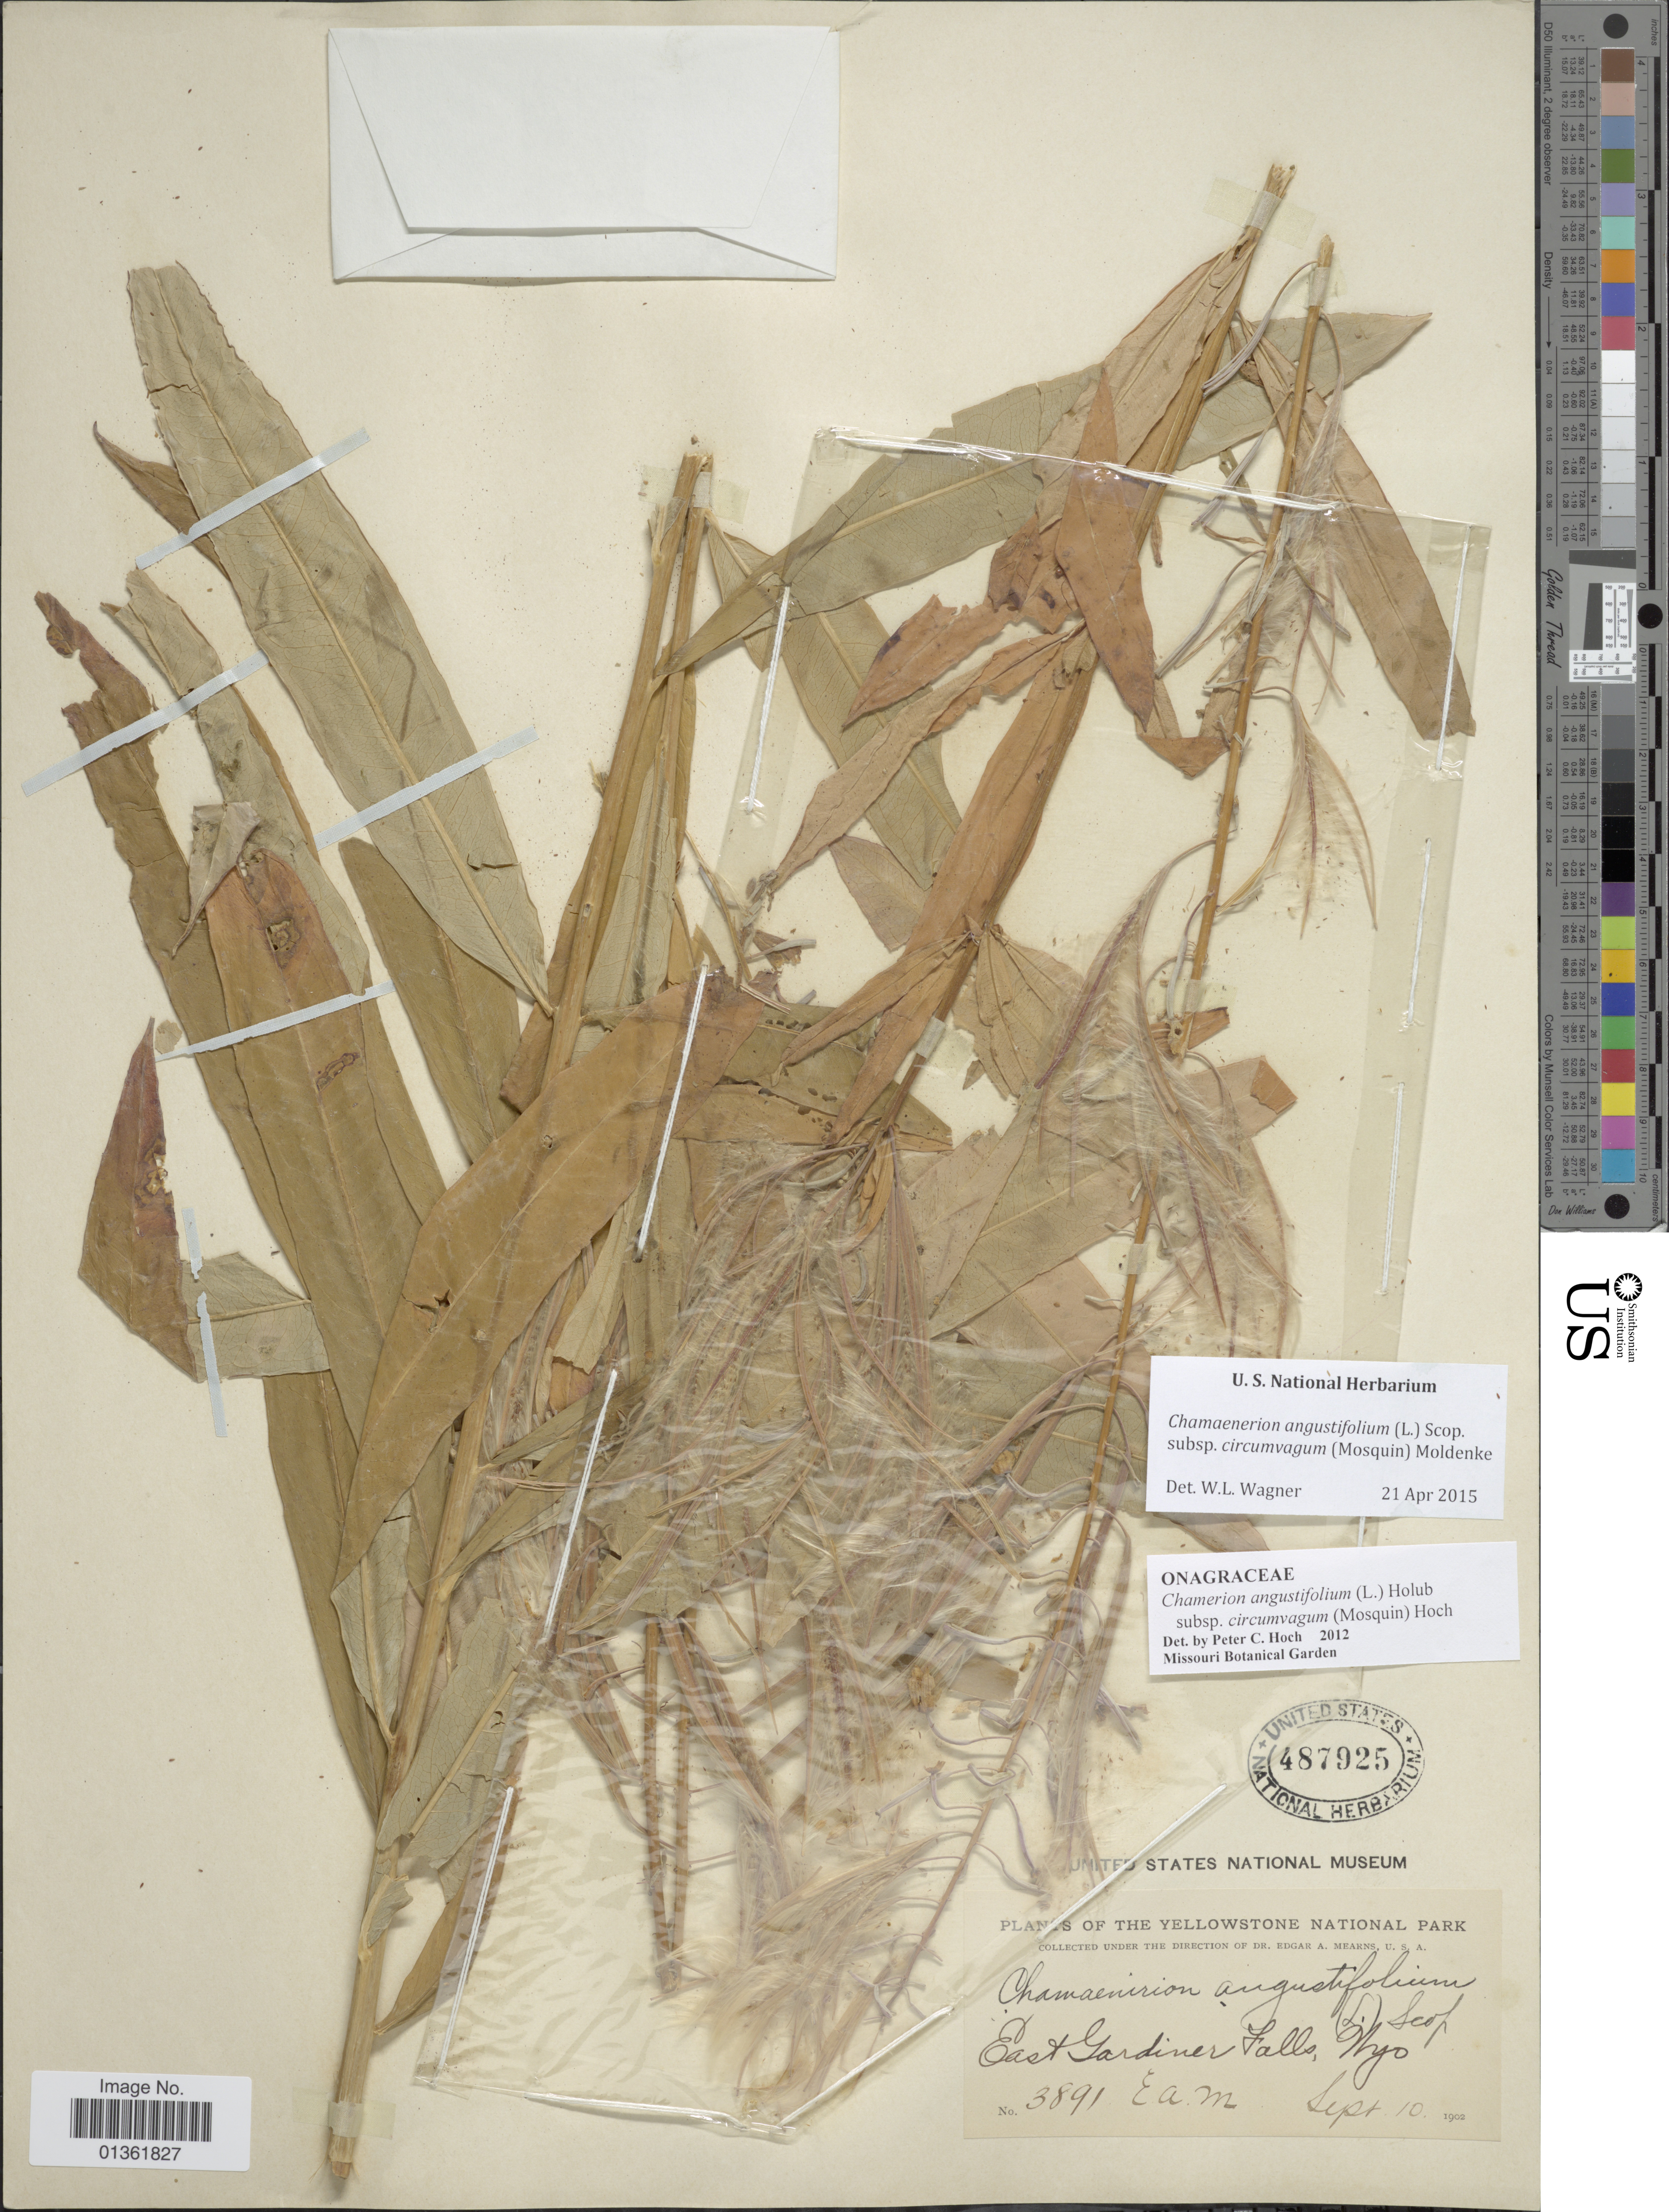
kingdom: Plantae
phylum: Tracheophyta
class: Magnoliopsida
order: Myrtales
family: Onagraceae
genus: Chamaenerion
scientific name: Chamaenerion angustifolium subsp. circumvagum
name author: (Mosquin) Moldenke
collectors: E. A. Mearns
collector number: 3891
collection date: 1902-09-10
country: United States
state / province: Wyoming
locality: Yellowstone National Park. East Gardiner Falls.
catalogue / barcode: US 487925